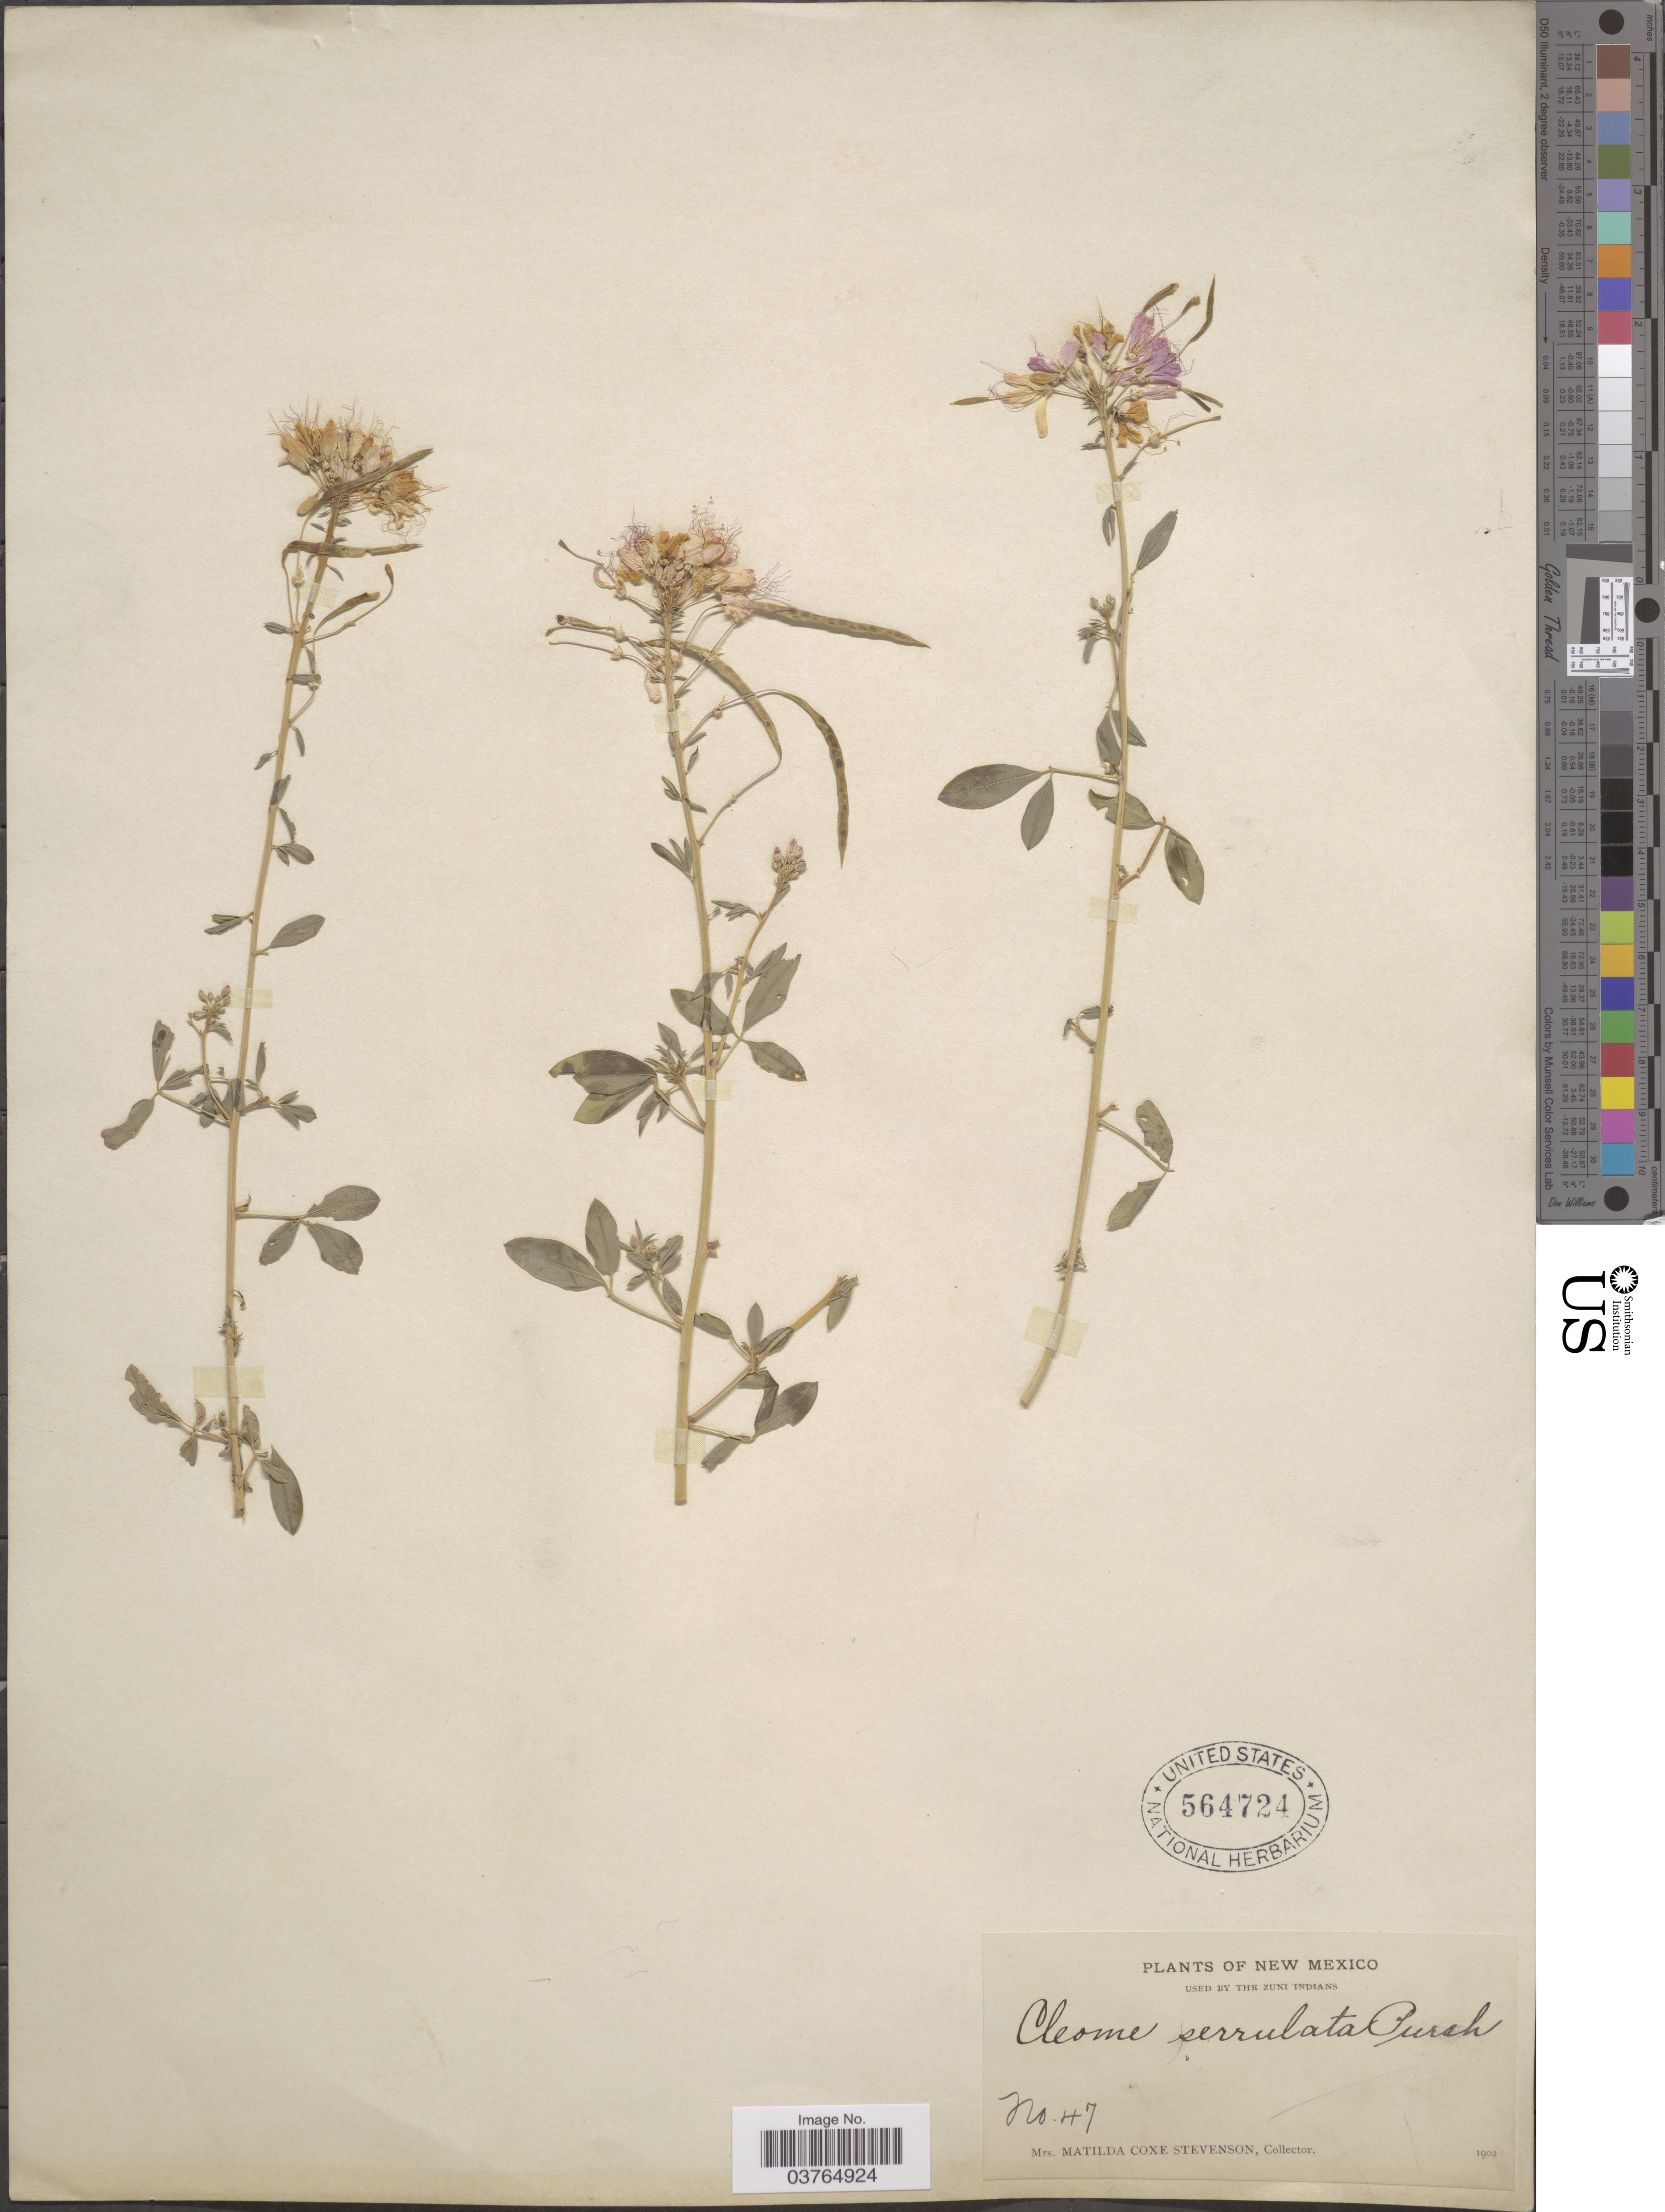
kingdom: Plantae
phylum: Tracheophyta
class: Magnoliopsida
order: Brassicales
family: Cleomaceae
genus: Cleomella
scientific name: Cleomella serrulata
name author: (Pursh) Roalson & J.C. Hall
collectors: M. Stevenson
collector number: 47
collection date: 1902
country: United States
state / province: New Mexico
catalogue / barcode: US 564724